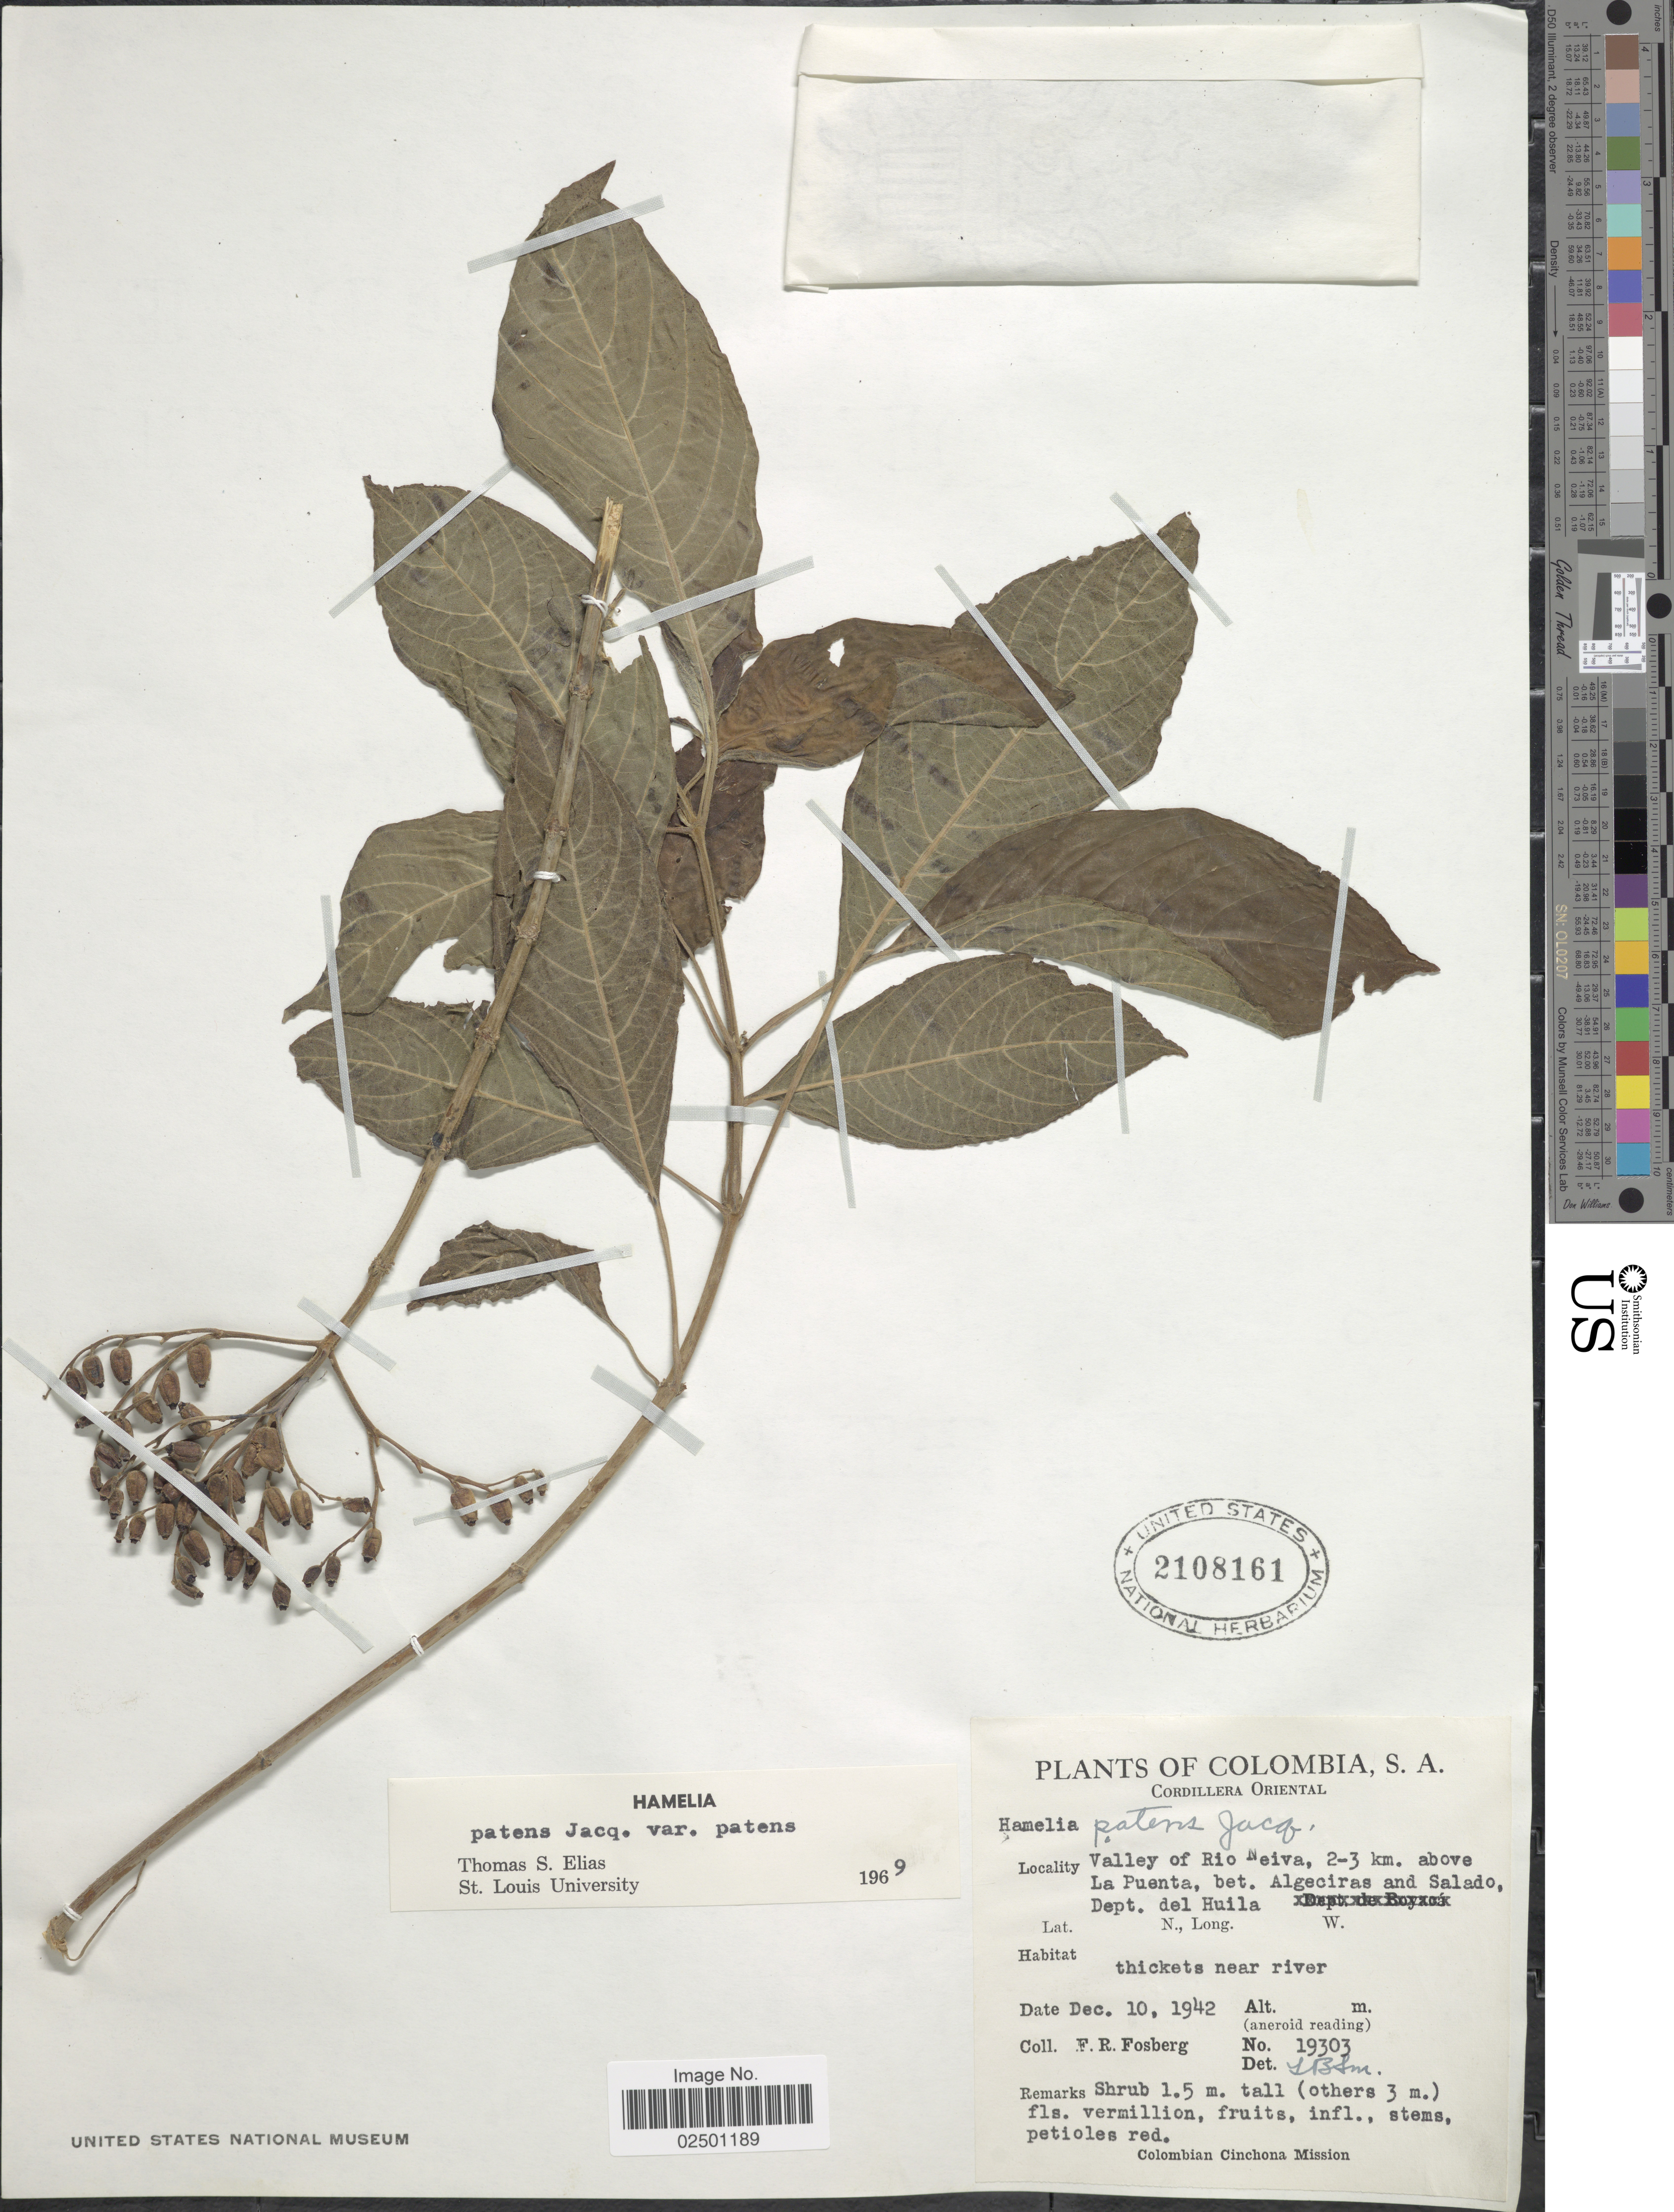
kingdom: Plantae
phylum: Tracheophyta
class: Magnoliopsida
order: Gentianales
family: Rubiaceae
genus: Hamelia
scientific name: Hamelia patens var. patens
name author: Jacq.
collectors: F. R. Fosberg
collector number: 19303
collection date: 1942-12-10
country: Colombia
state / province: Huila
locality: Cordillera Oriental. Valley of Rio Neiva, 2-3 km. above La Puenta, bet. Algeciras and Salado, Dept. del Huila.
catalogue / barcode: US 2108161